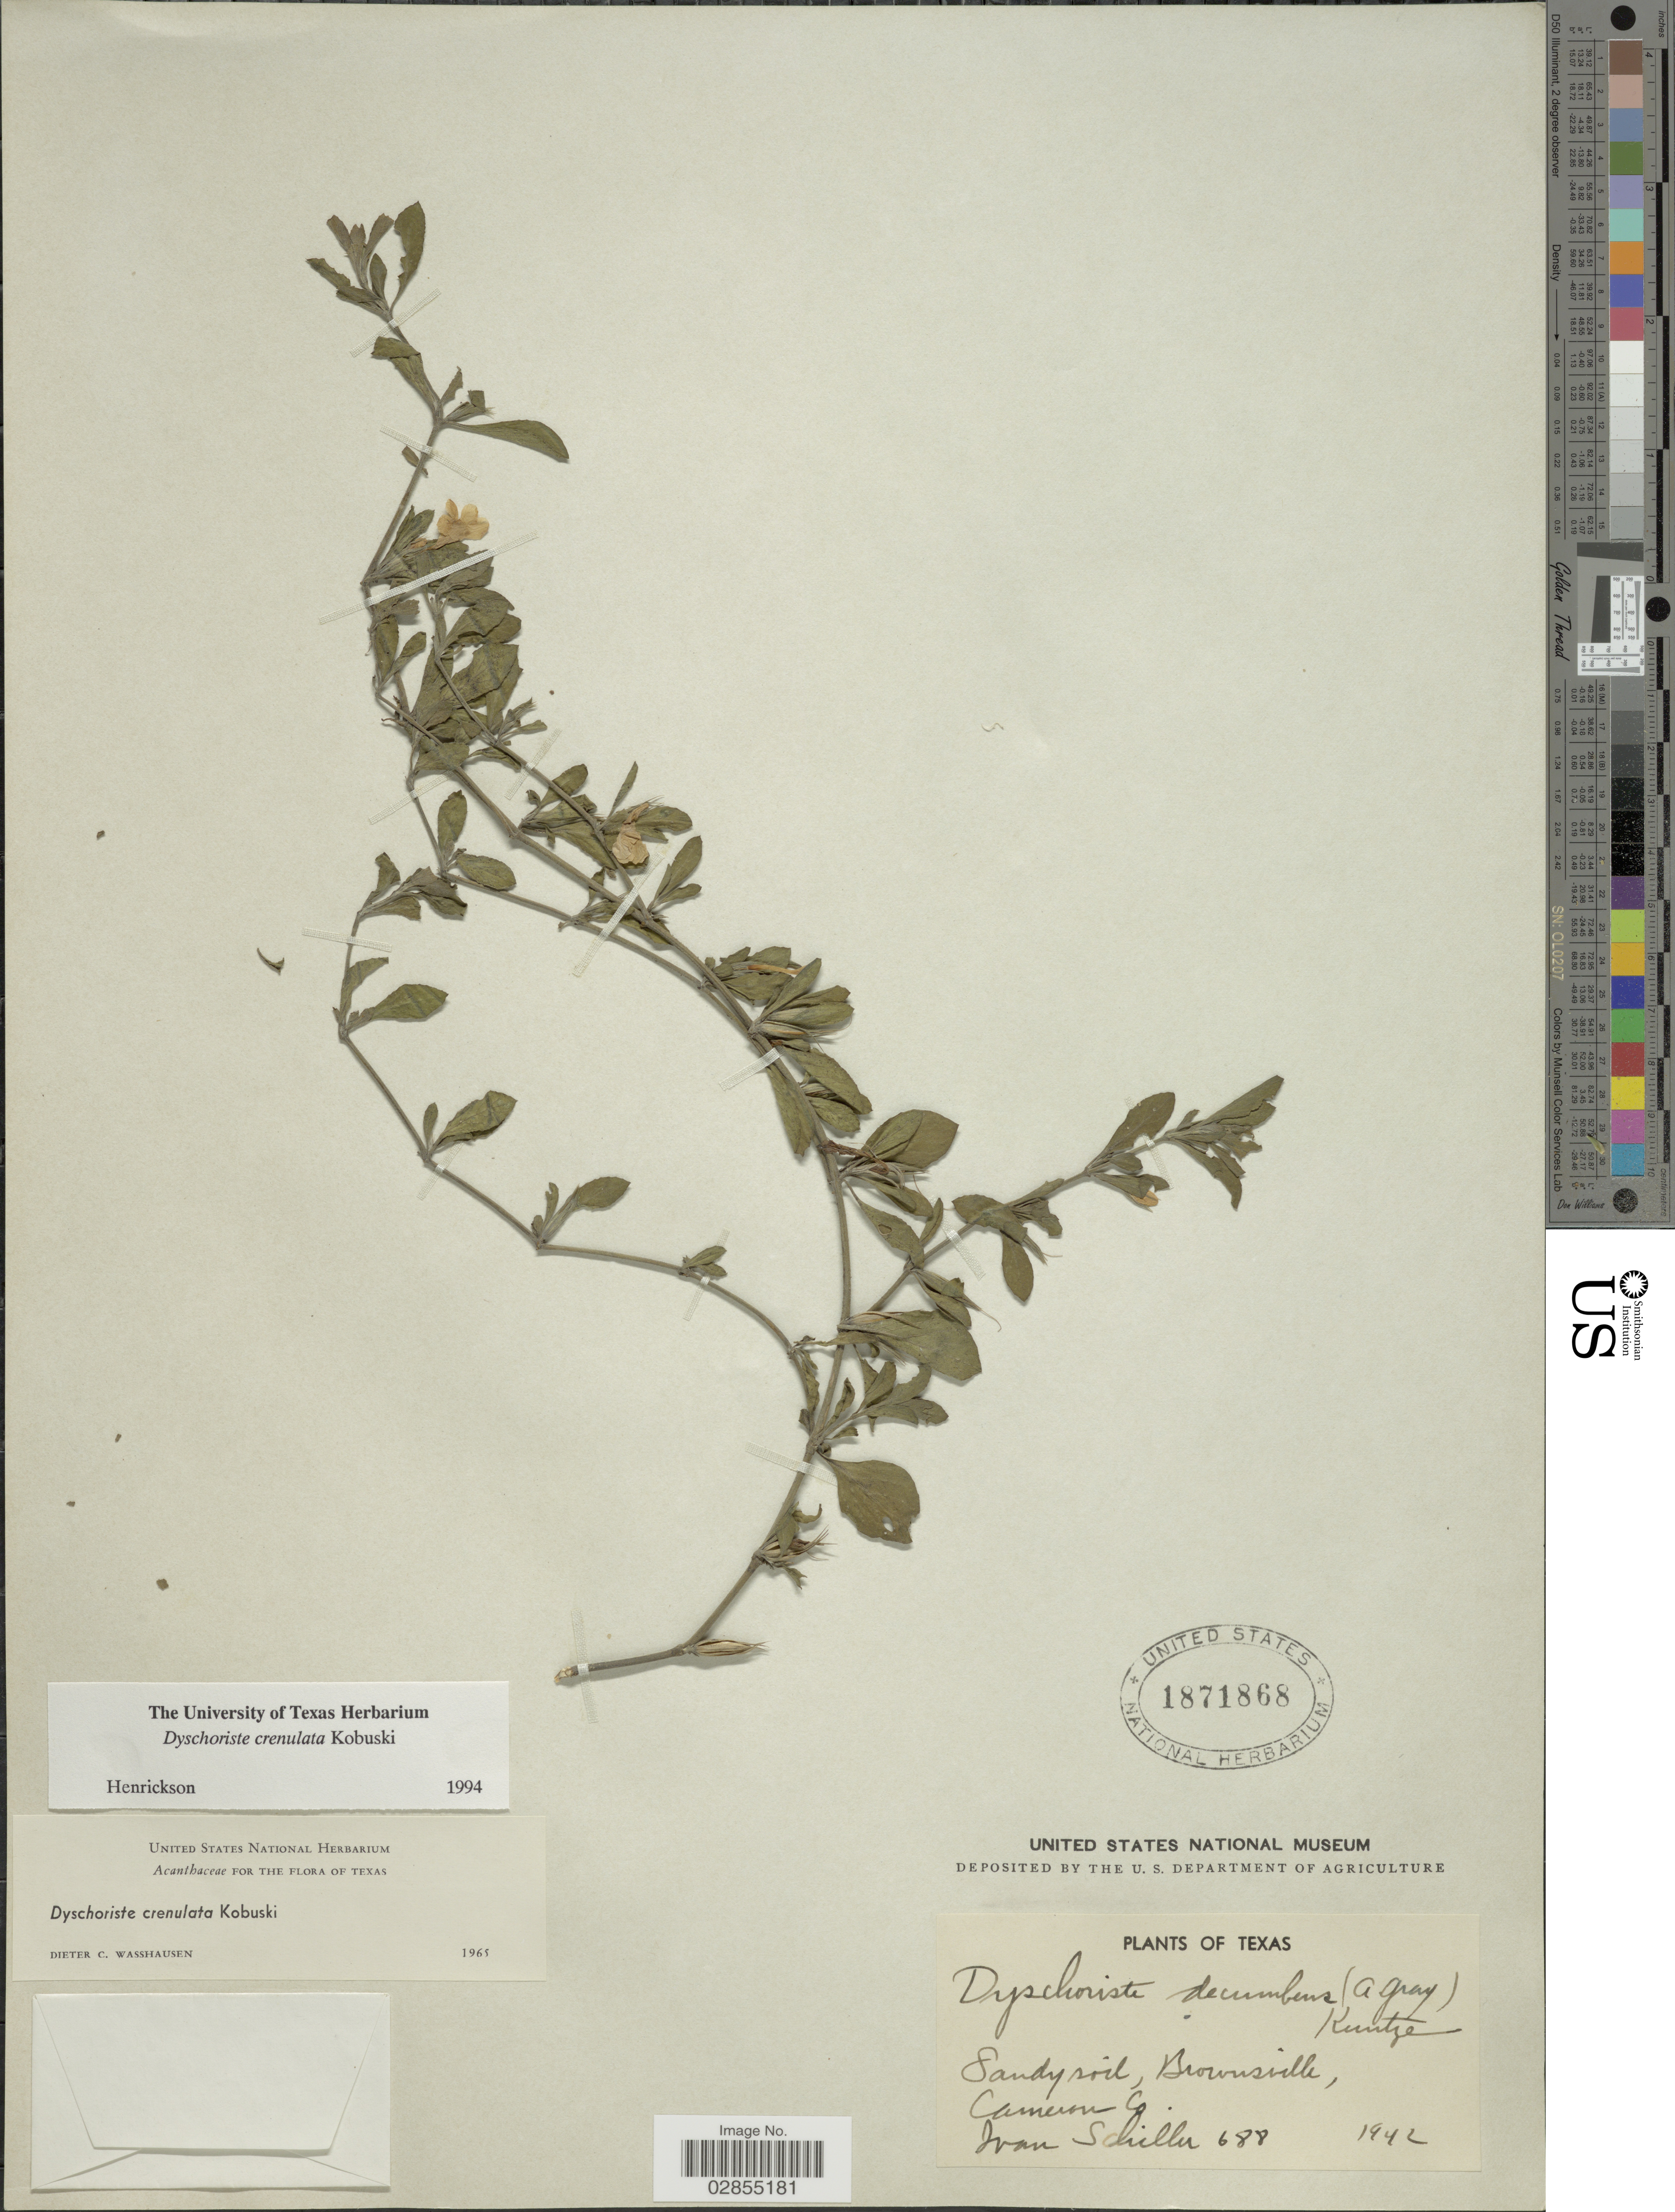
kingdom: Plantae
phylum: Tracheophyta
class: Magnoliopsida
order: Lamiales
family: Acanthaceae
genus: Dyschoriste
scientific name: Dyschoriste crenulata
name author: Kobuski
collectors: I. Schiller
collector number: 688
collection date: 1942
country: United States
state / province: Texas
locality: Brownsville, Cameron Co.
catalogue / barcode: US 1871868